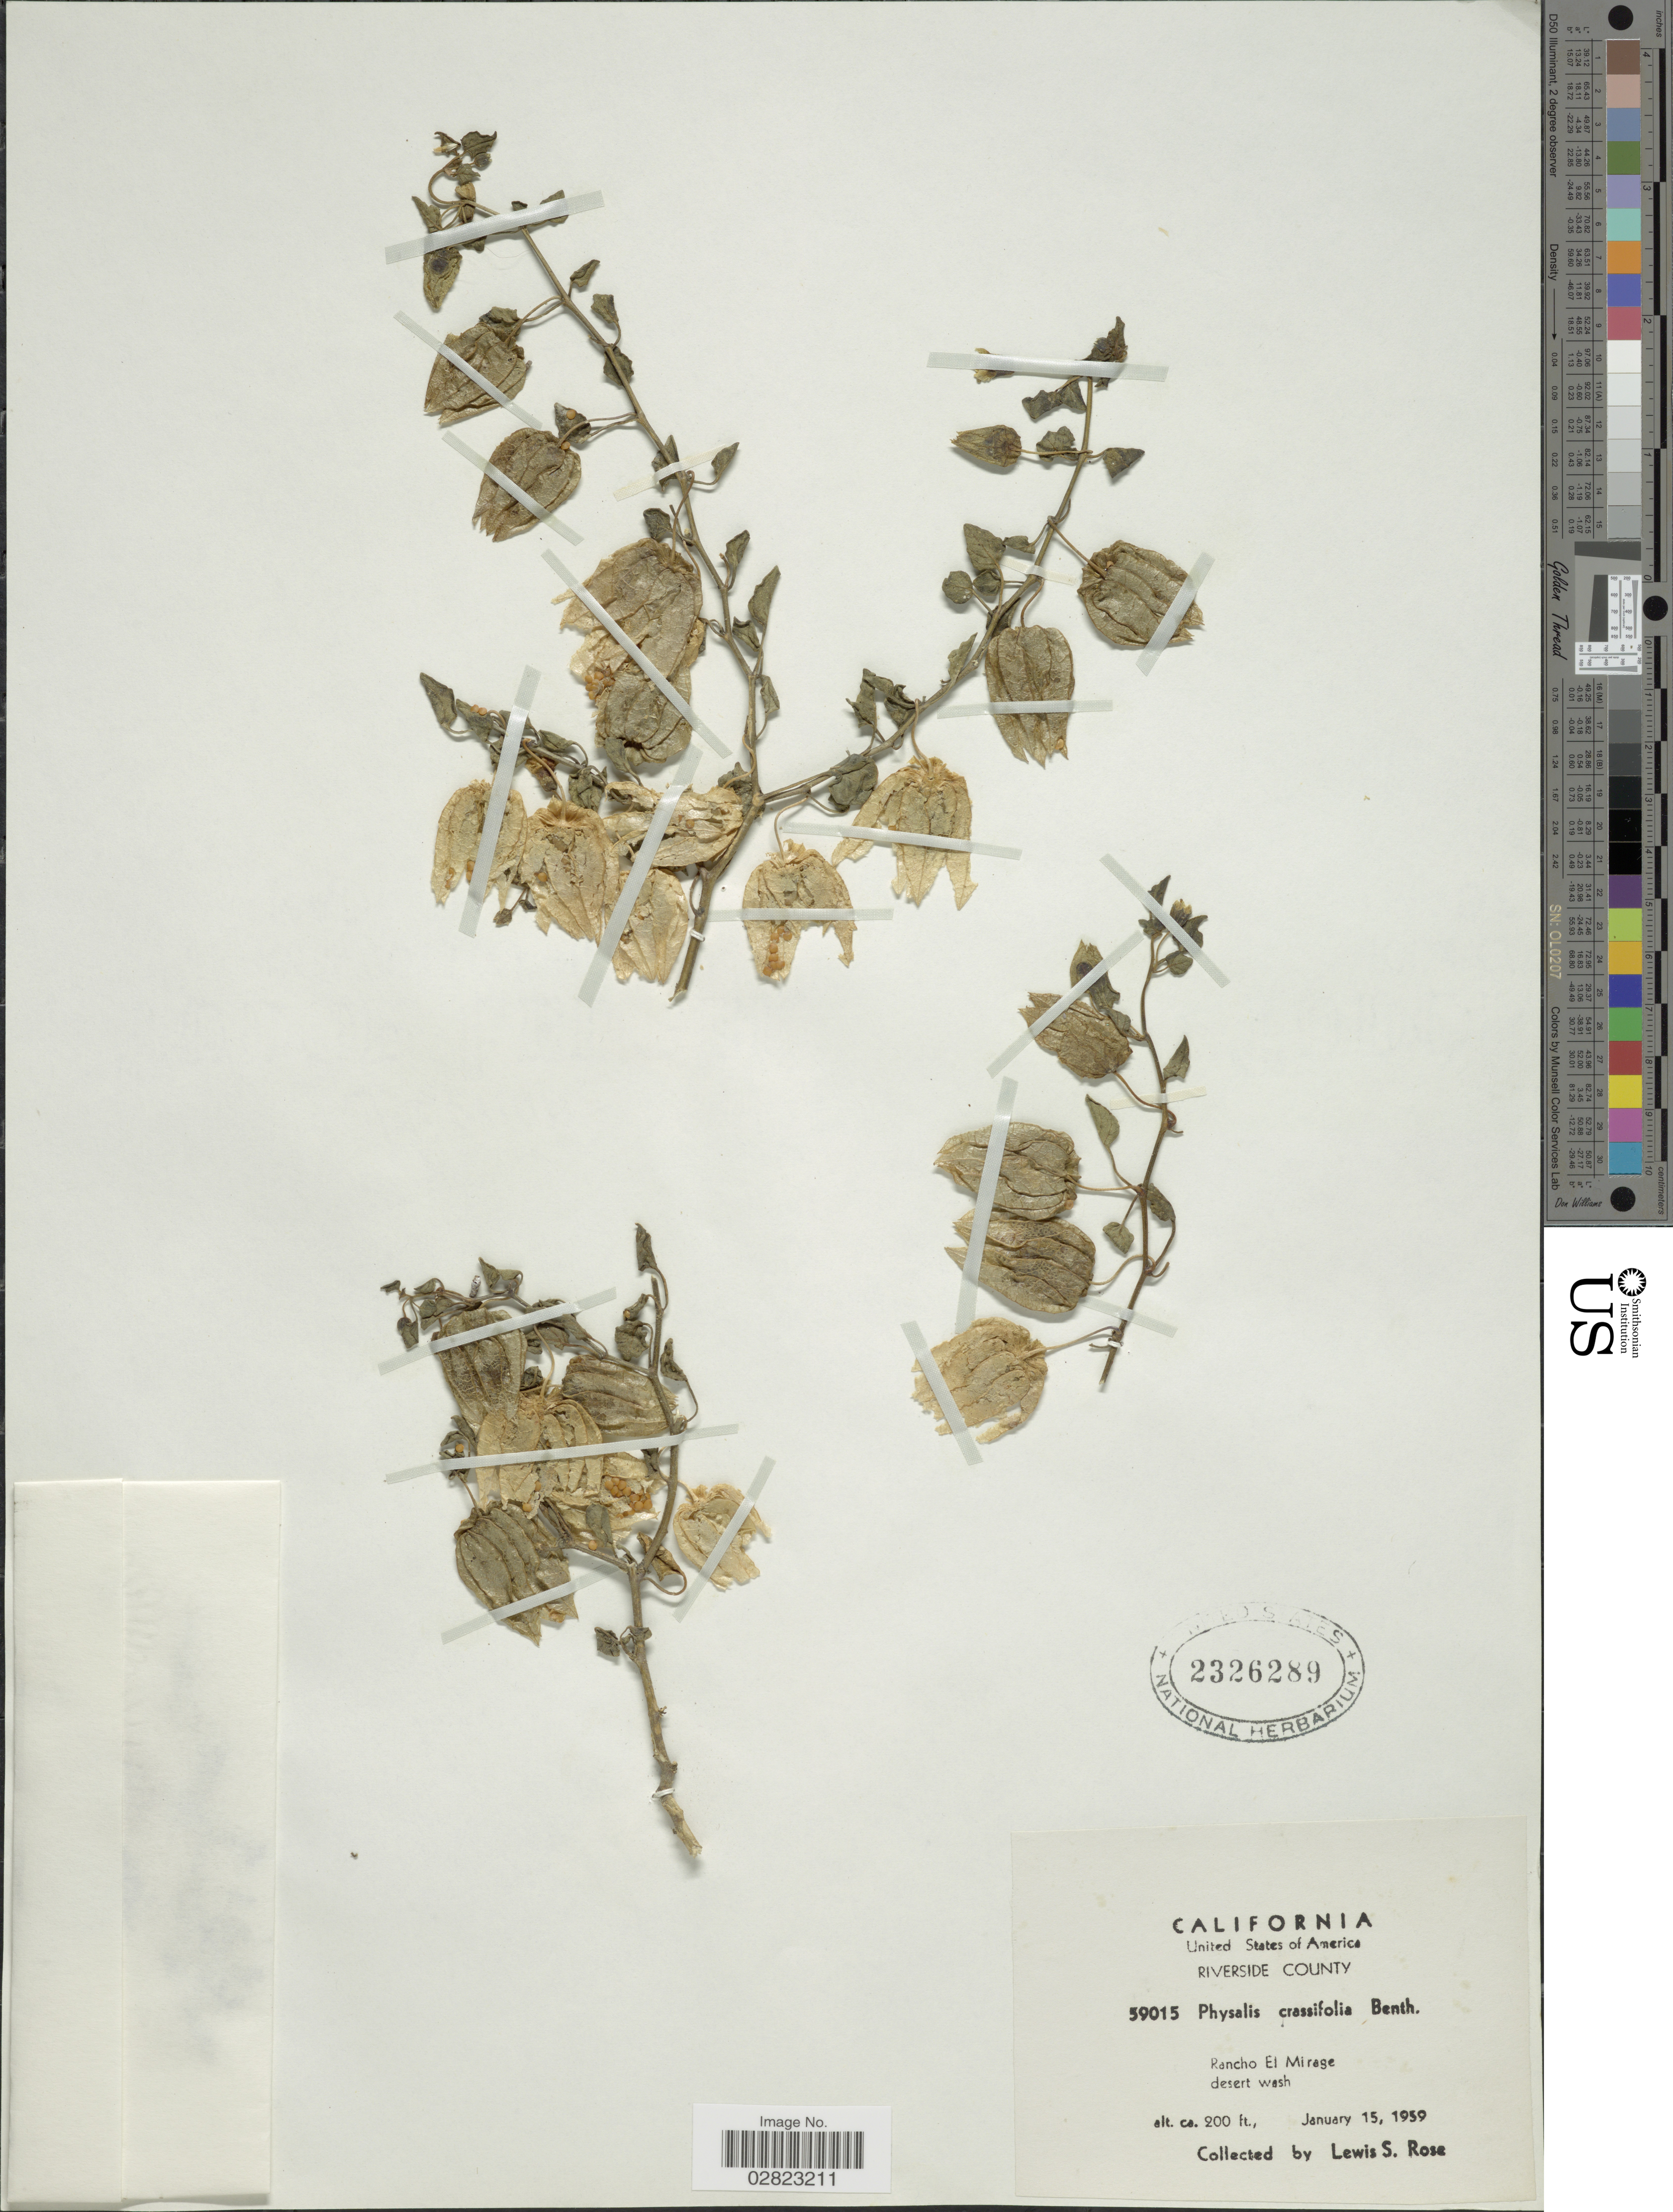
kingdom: Plantae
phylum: Tracheophyta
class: Magnoliopsida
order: Solanales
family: Solanaceae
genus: Physalis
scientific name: Physalis crassifolia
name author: Benth.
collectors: L. S. Rose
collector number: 59015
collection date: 1959-01-15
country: United States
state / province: California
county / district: Riverside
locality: Riverside County. Rancho El Mirage.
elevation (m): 61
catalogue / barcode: US 2326289